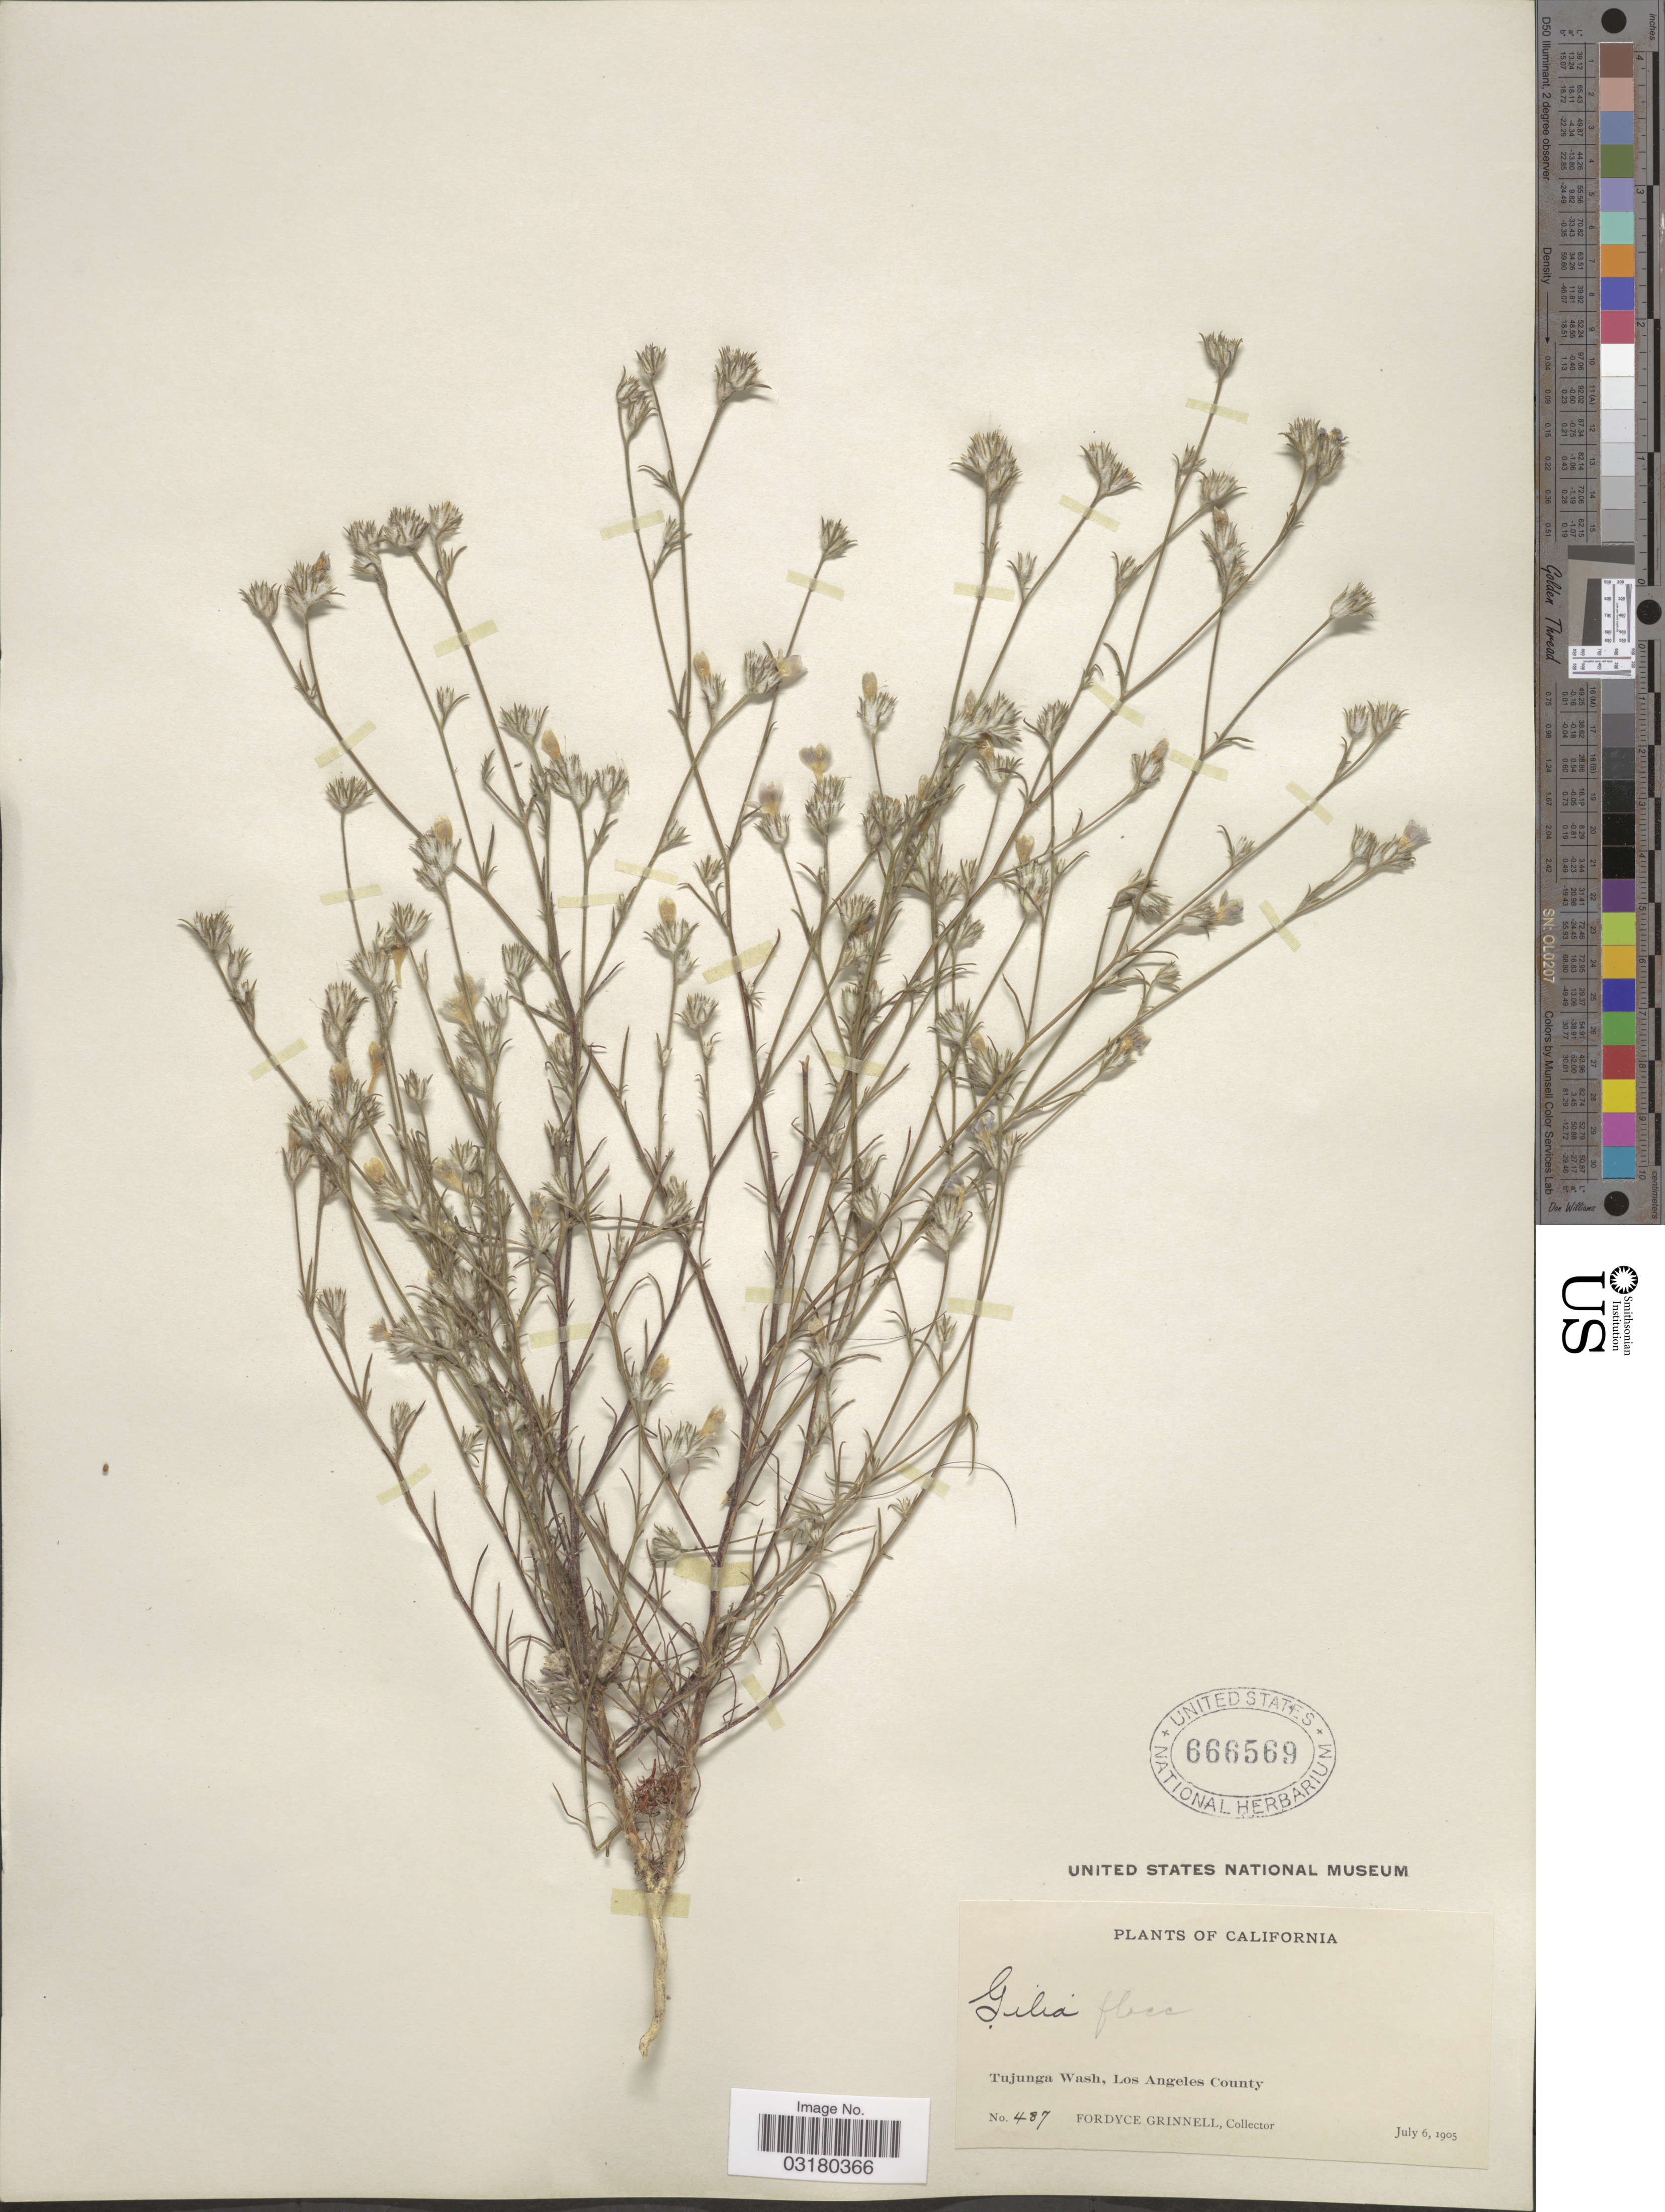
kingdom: Plantae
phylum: Tracheophyta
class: Magnoliopsida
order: Ericales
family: Polemoniaceae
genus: Eriastrum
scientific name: Eriastrum sp.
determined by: Strong, Mark T., (BOT), Smithsonian Institution - National Museum of Natural History (UNITED STATES)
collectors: F. Grinnell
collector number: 487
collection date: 1905-07-06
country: United States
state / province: California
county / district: Los Angeles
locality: Tujunga Wash, Los Angeles County.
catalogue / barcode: US 666569